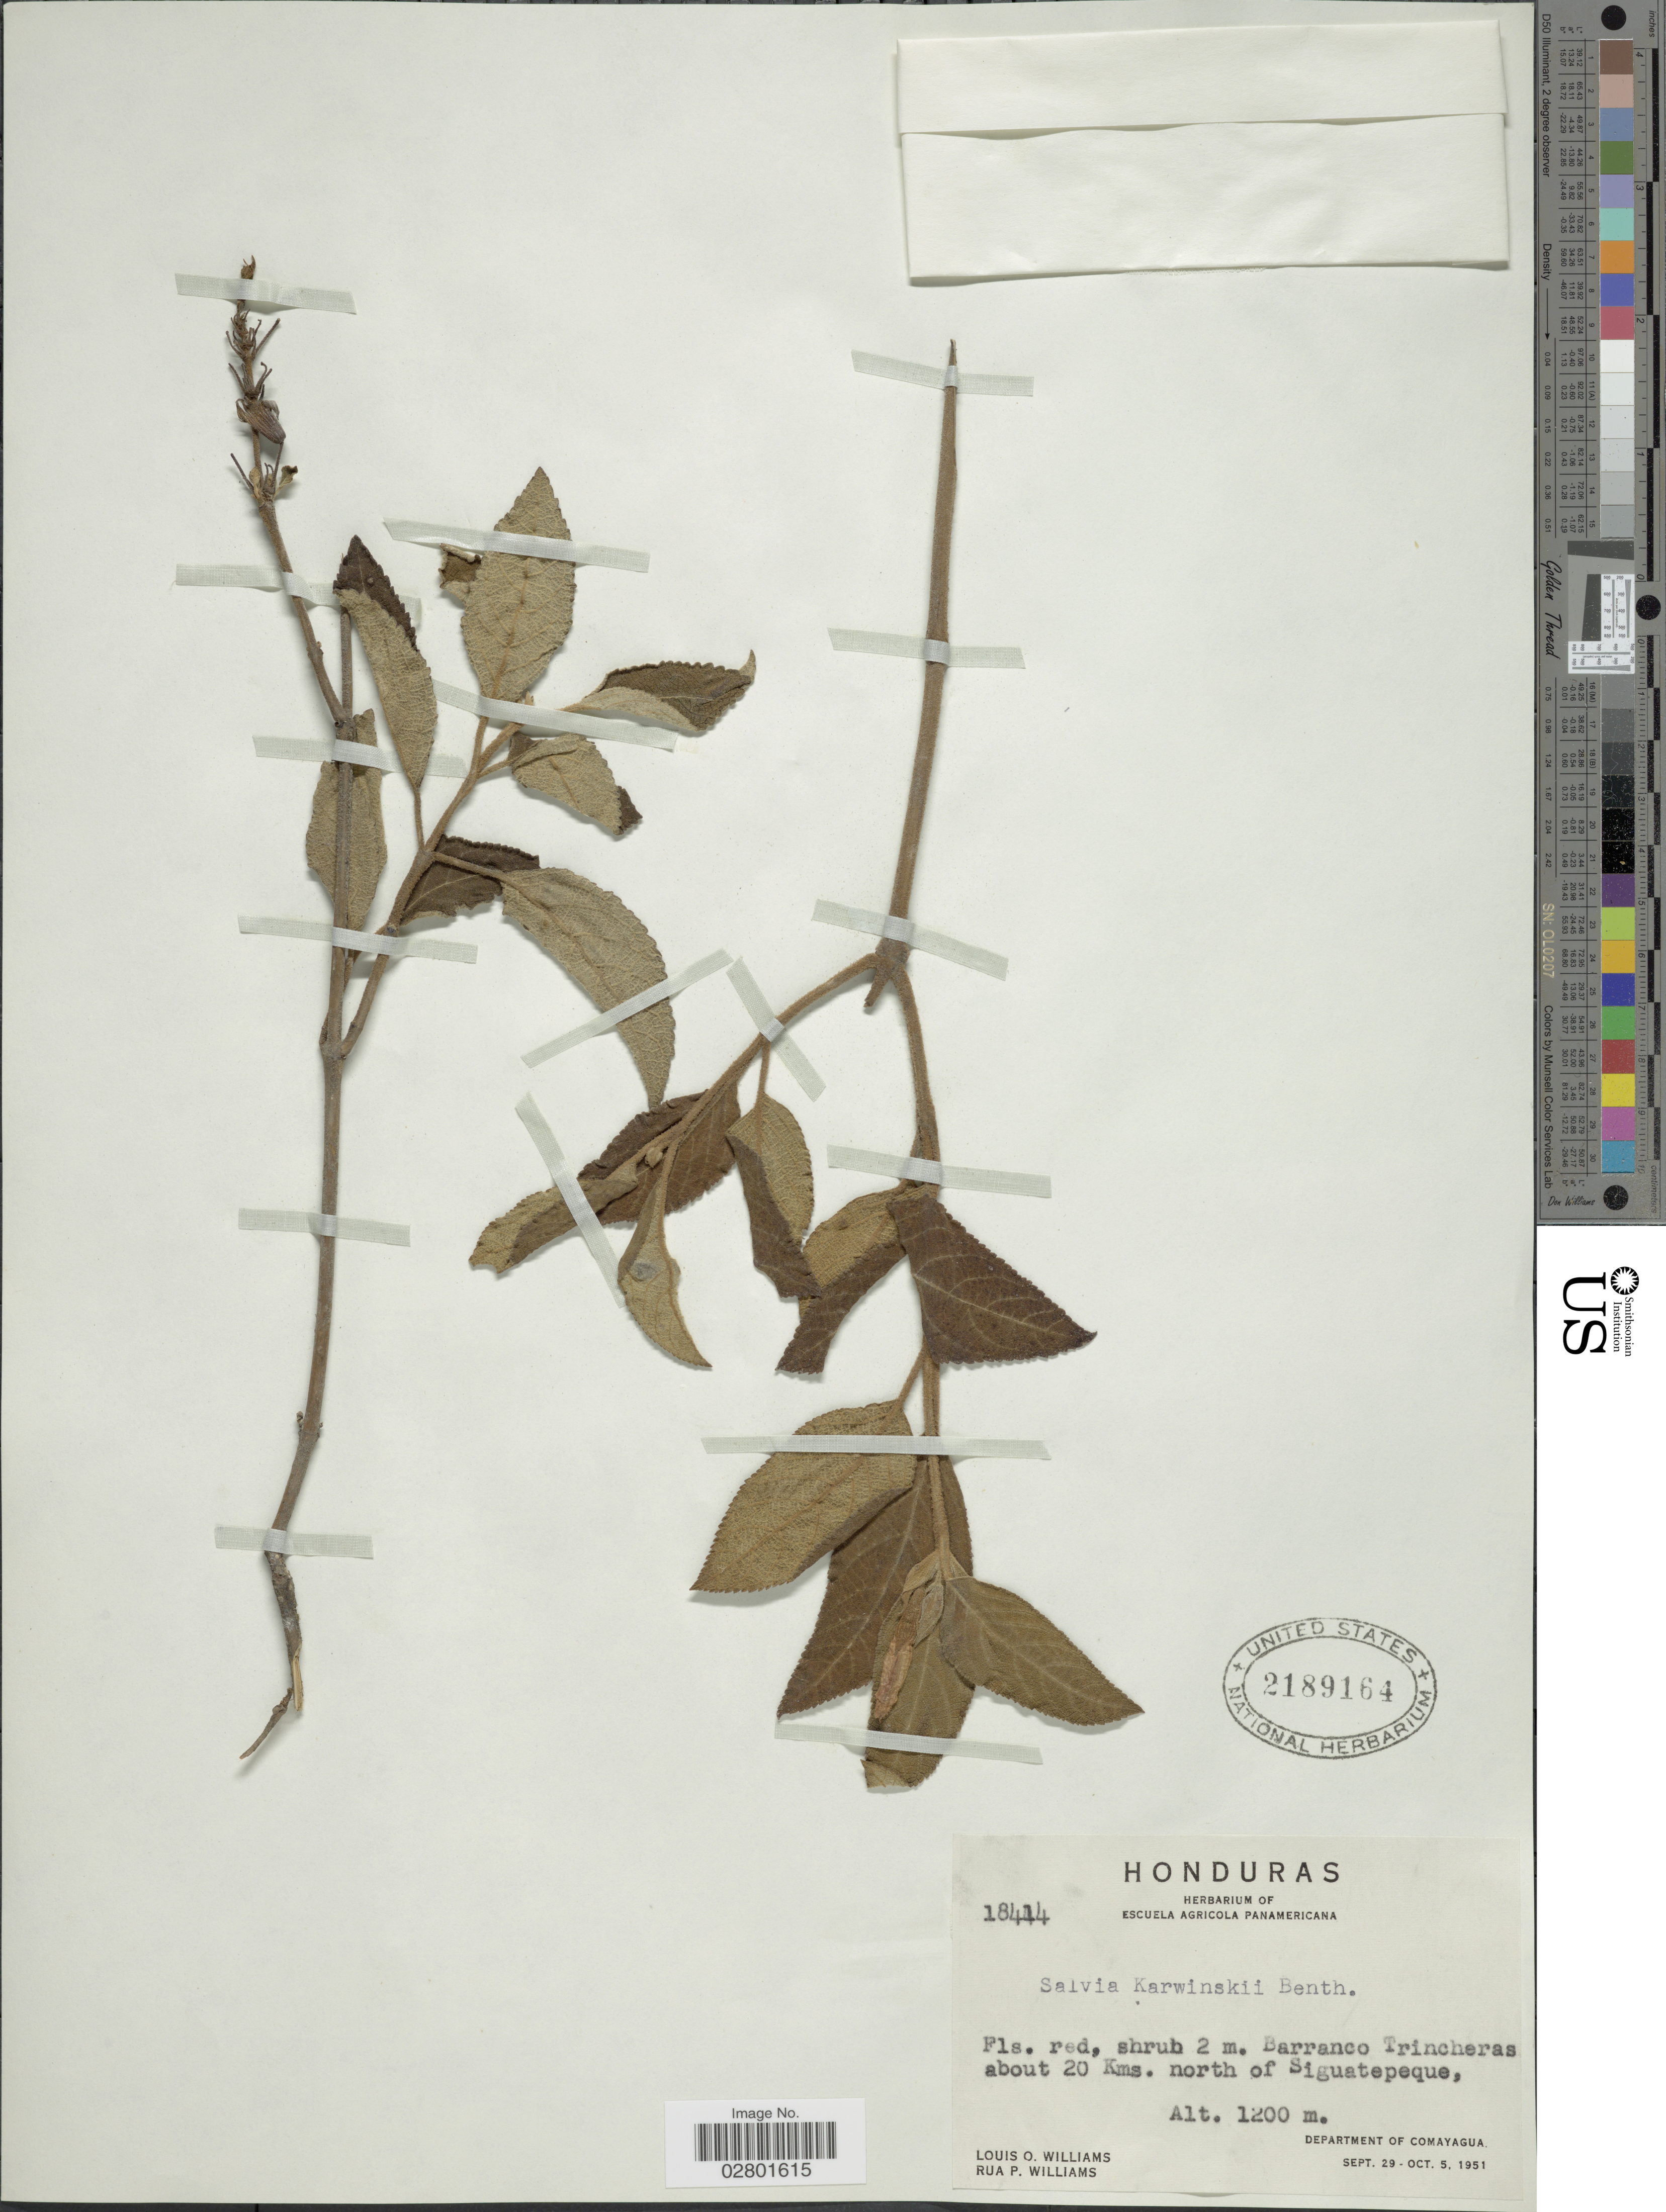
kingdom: Plantae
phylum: Tracheophyta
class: Magnoliopsida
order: Lamiales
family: Lamiaceae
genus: Salvia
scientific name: Salvia karwinskii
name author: Benth.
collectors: L. O. Williams & R. P. Williams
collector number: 18414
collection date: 1951-09-29/1951-10-05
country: Honduras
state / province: Comayagua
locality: Barranco de Trincheras, about 20 Kms. north of Siguatepeque, Departament Comayagua.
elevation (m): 1200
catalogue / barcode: US 2189164